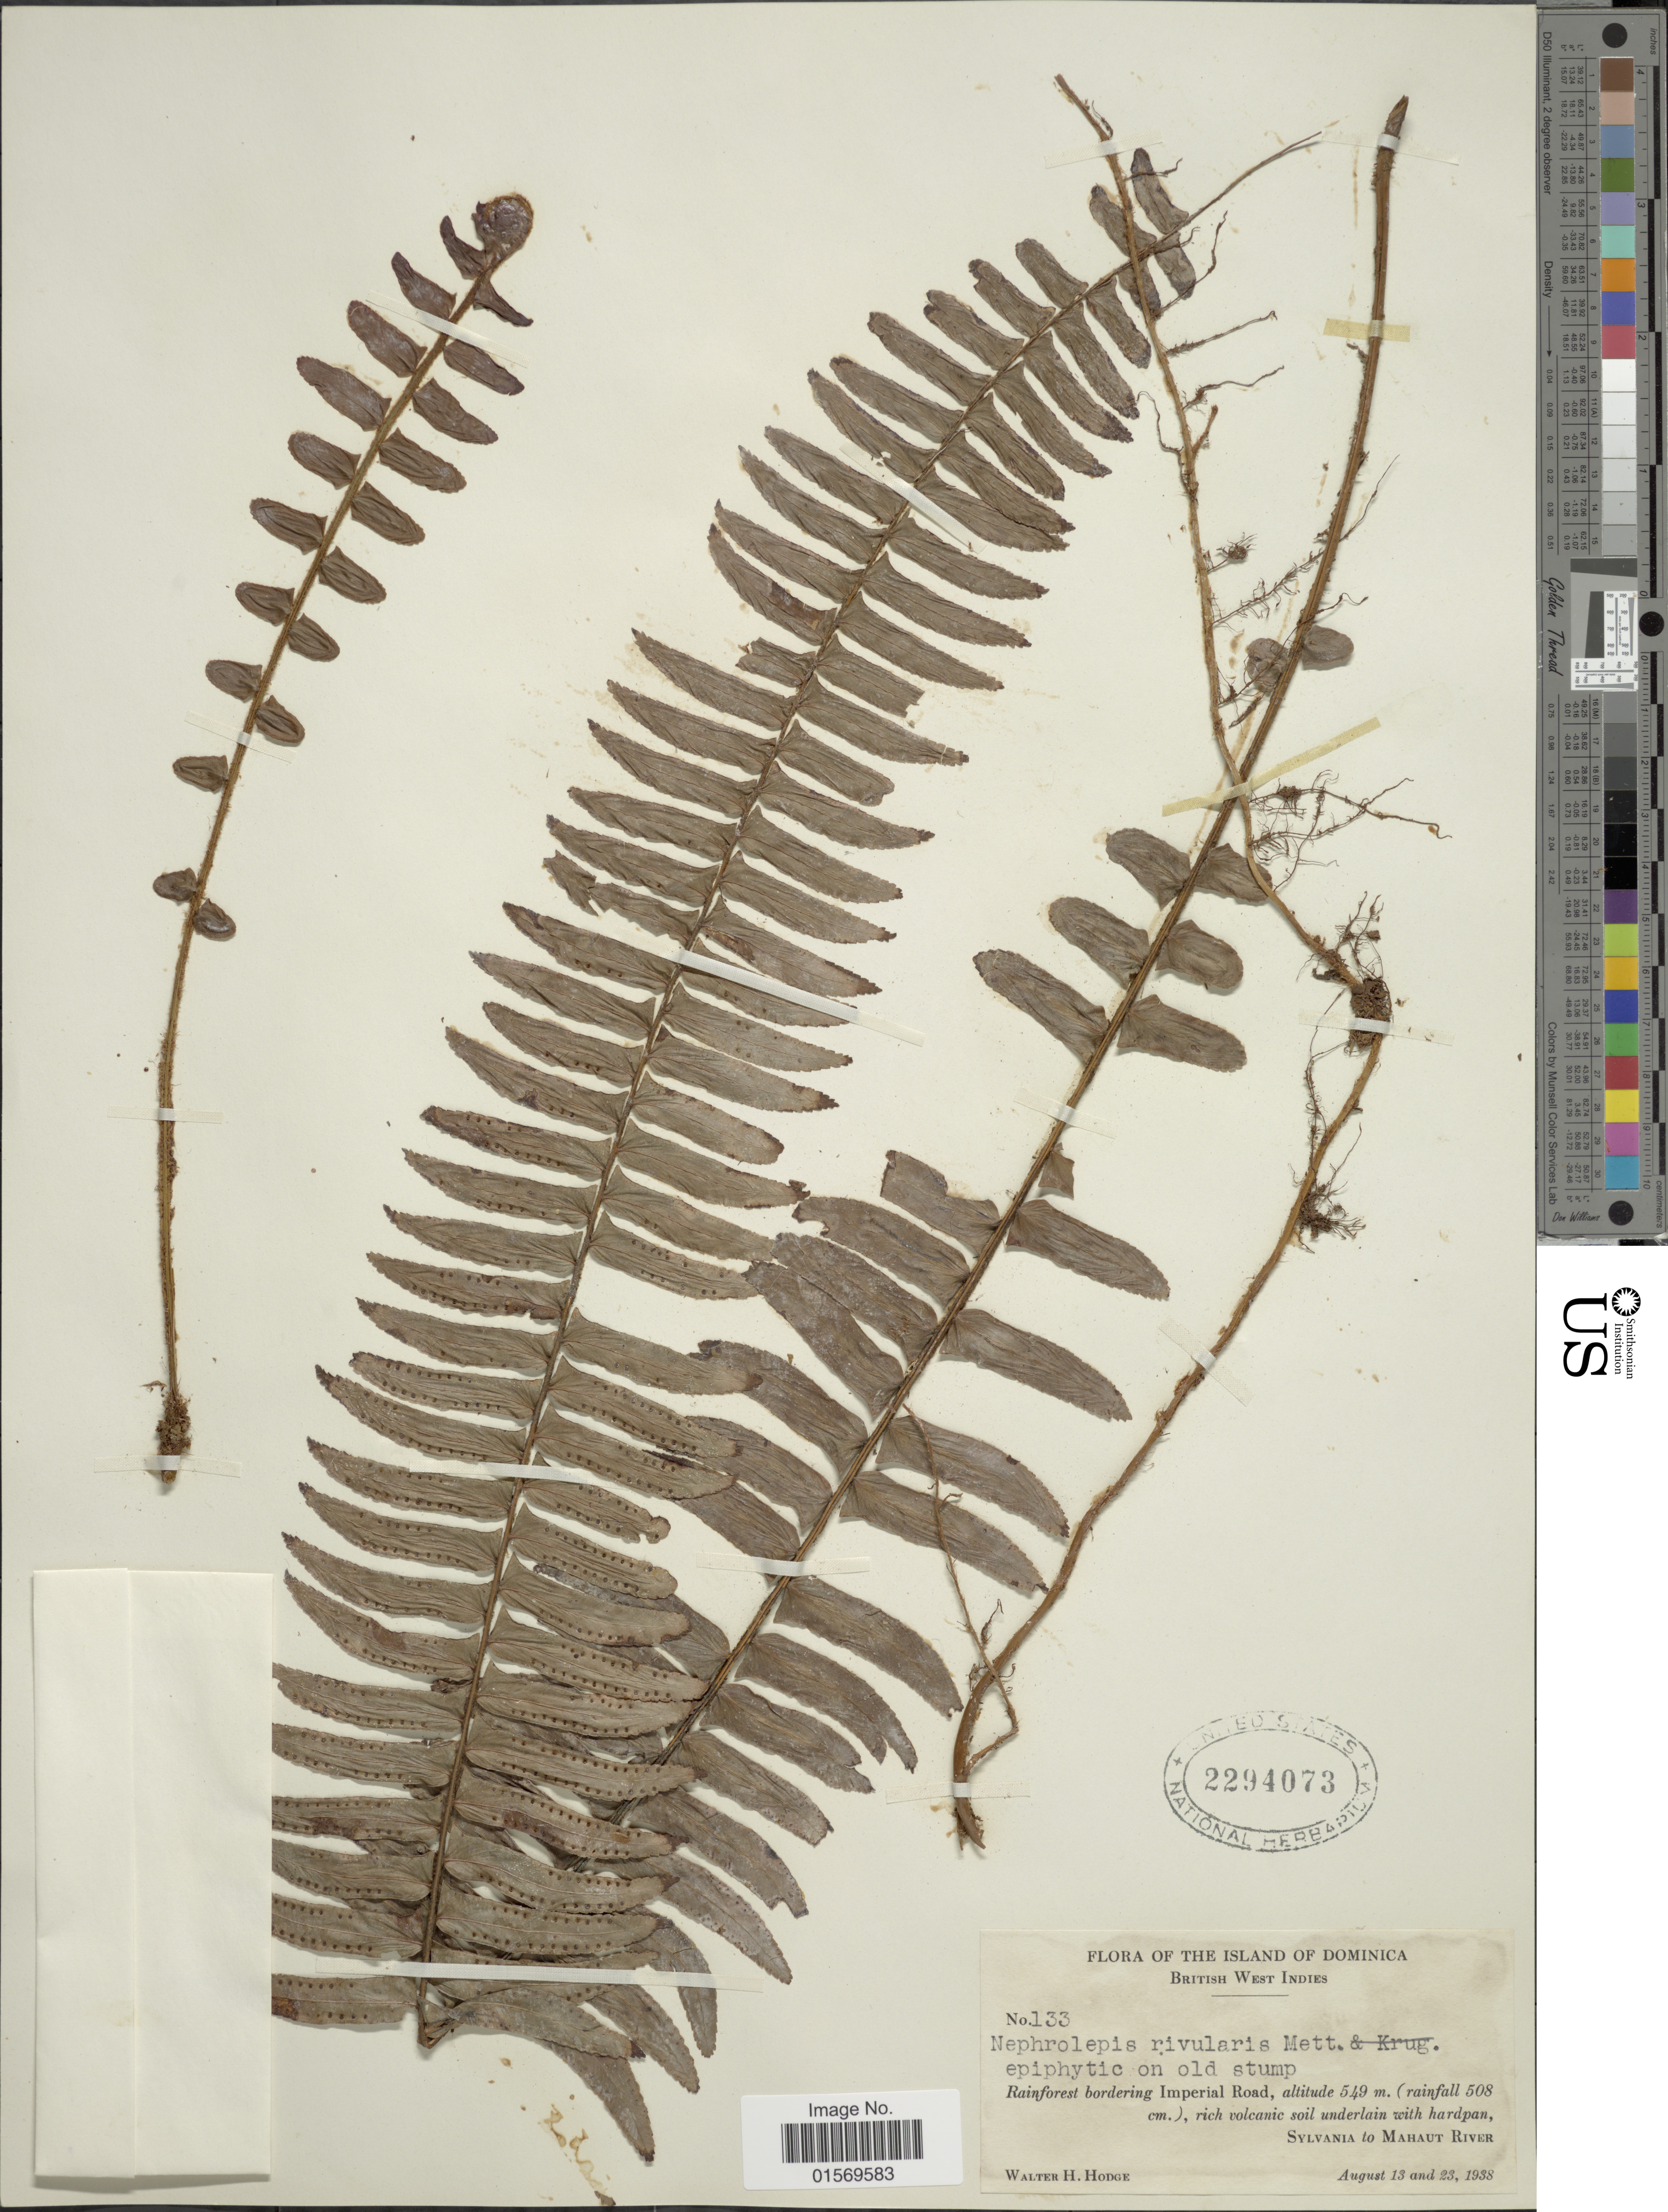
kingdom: Plantae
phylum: Tracheophyta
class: Polypodiopsida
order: Polypodiales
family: Nephrolepidaceae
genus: Nephrolepis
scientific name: Nephrolepis rivularis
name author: (Vahl) Mett. ex Krug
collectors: W. Hodge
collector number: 133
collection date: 1938-08-13/1938-08-23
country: Dominica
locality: British West Indies, Rainforest bordering Imperial Road, rich volcanic soil underlain with hardpan, Sylvania to Mahaut River.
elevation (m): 549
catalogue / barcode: US 2294073